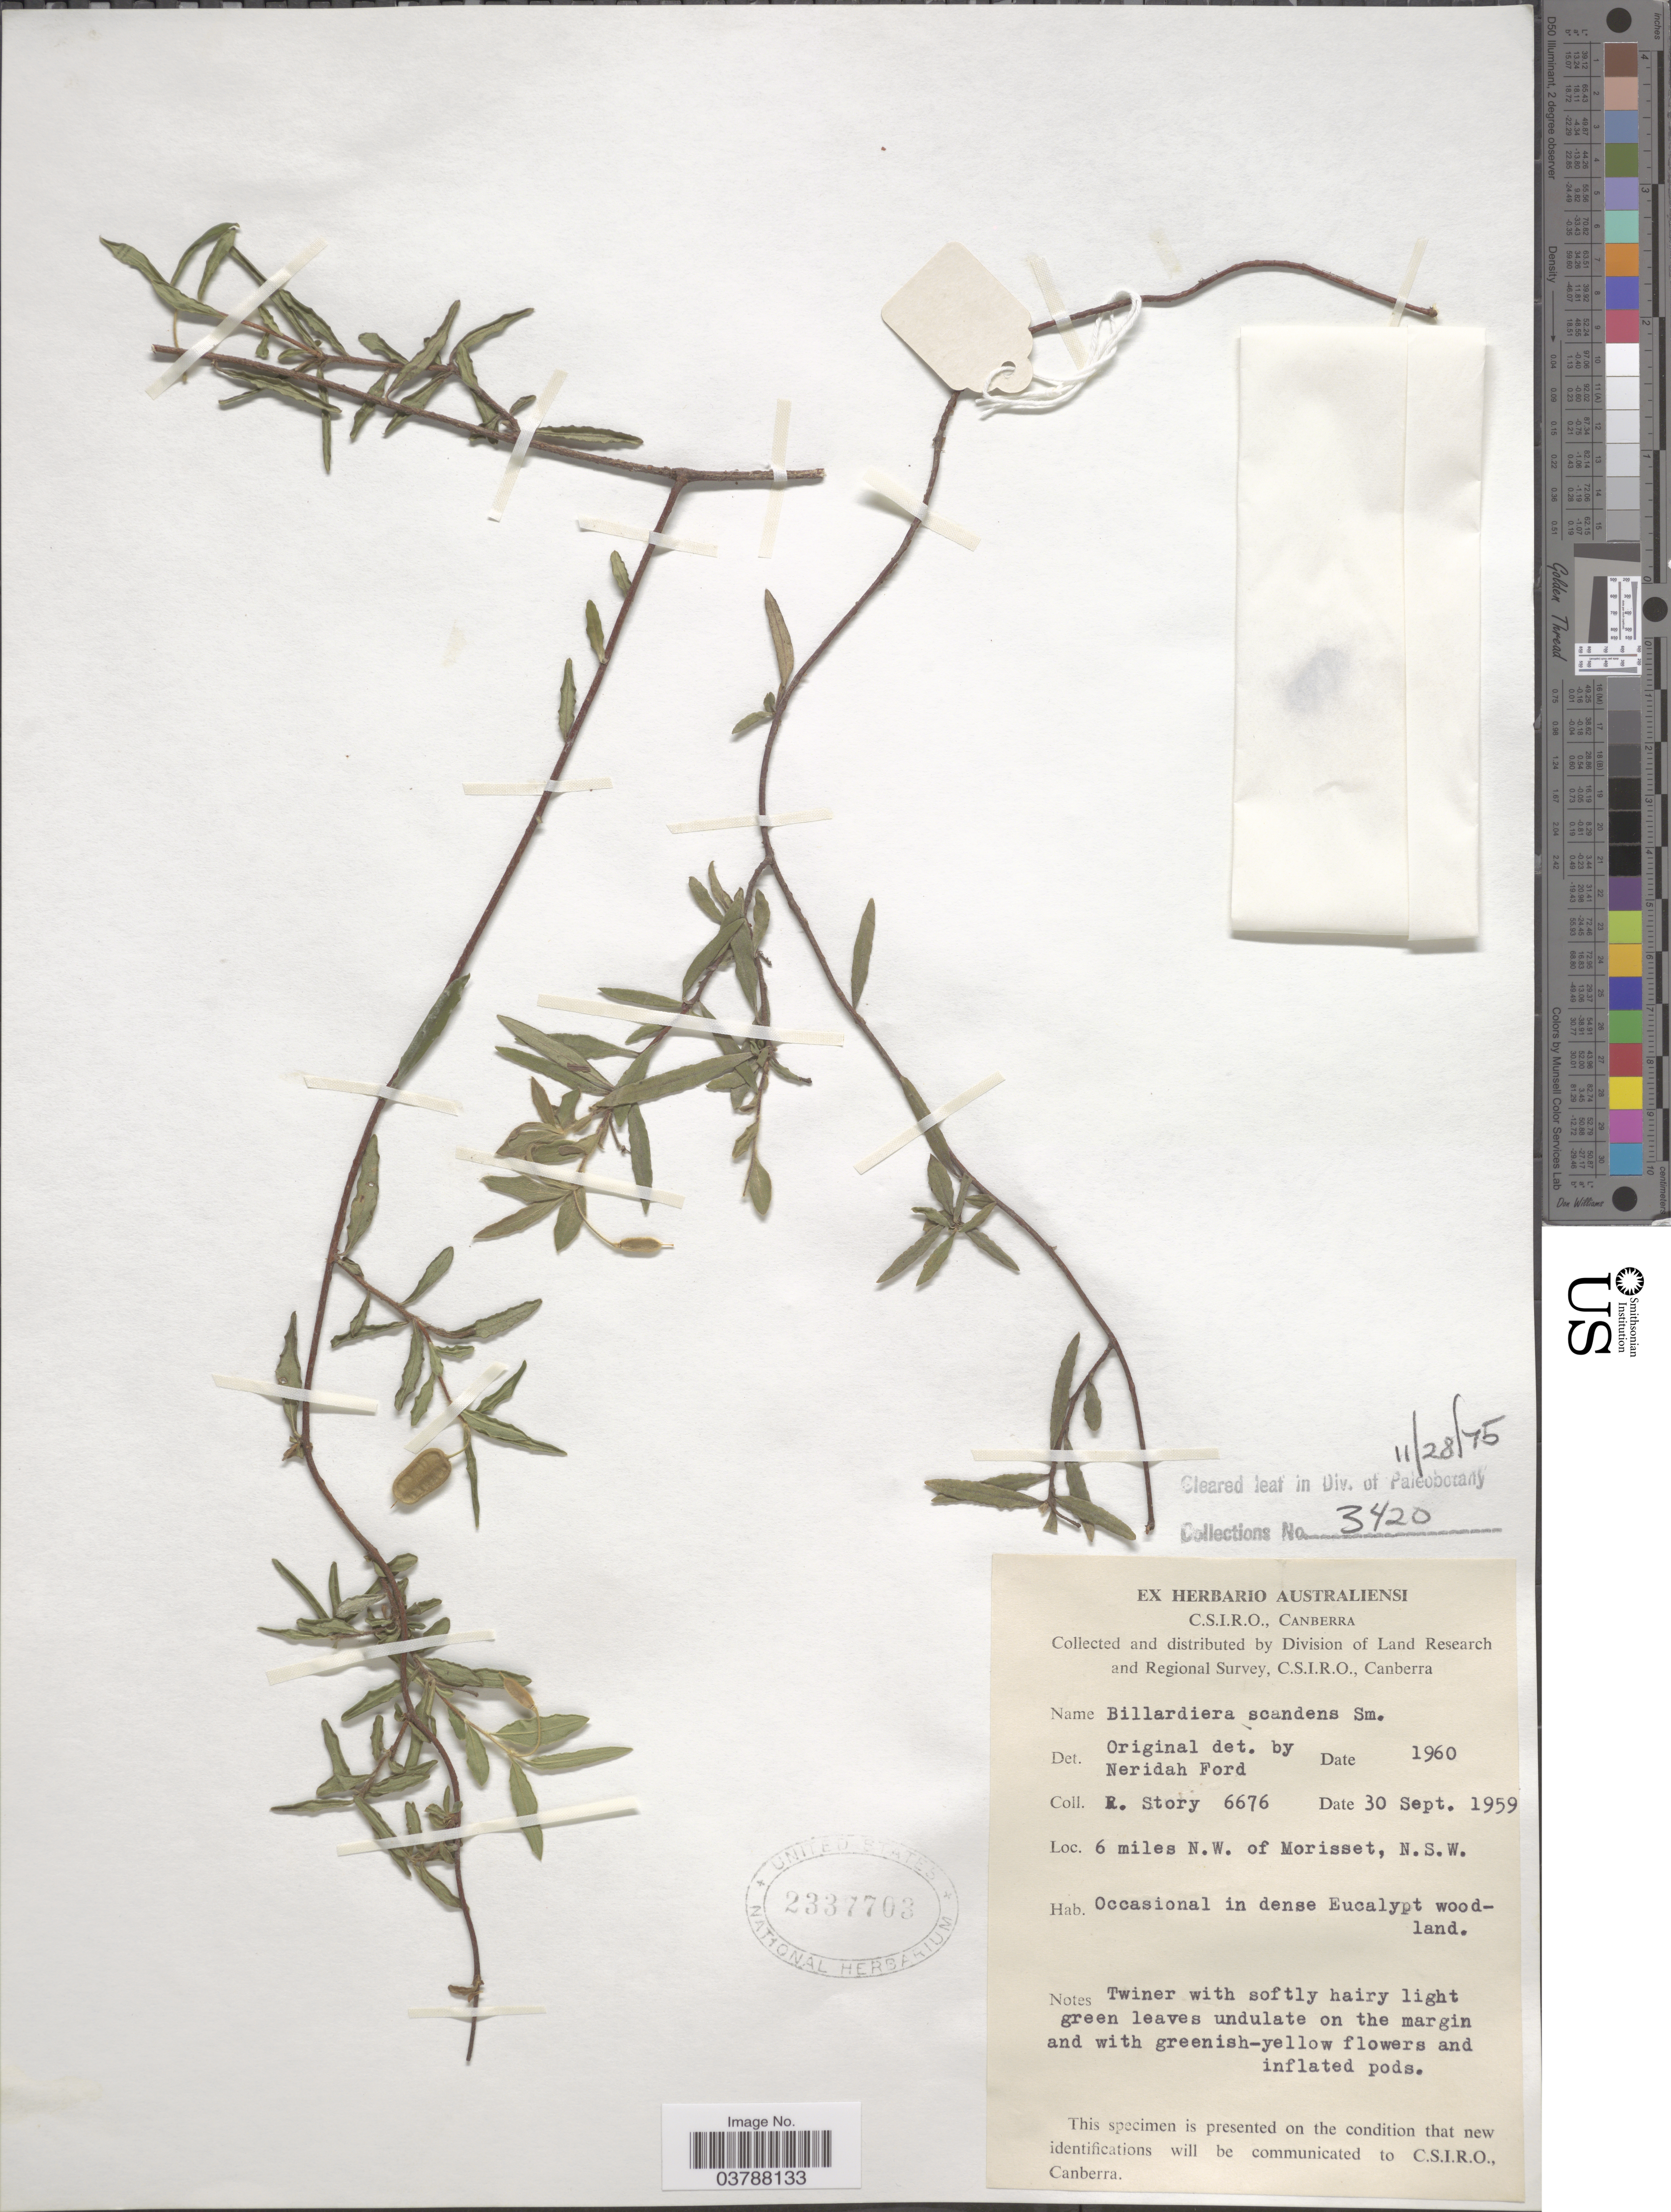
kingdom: Plantae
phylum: Tracheophyta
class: Magnoliopsida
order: Apiales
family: Pittosporaceae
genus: Billardiera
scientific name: Billardiera scandens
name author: Sm.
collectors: R. Story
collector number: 6676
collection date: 1959-09-30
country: Australia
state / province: New South Wales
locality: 6 miles N.W. of Morisset.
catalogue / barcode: US 2337703